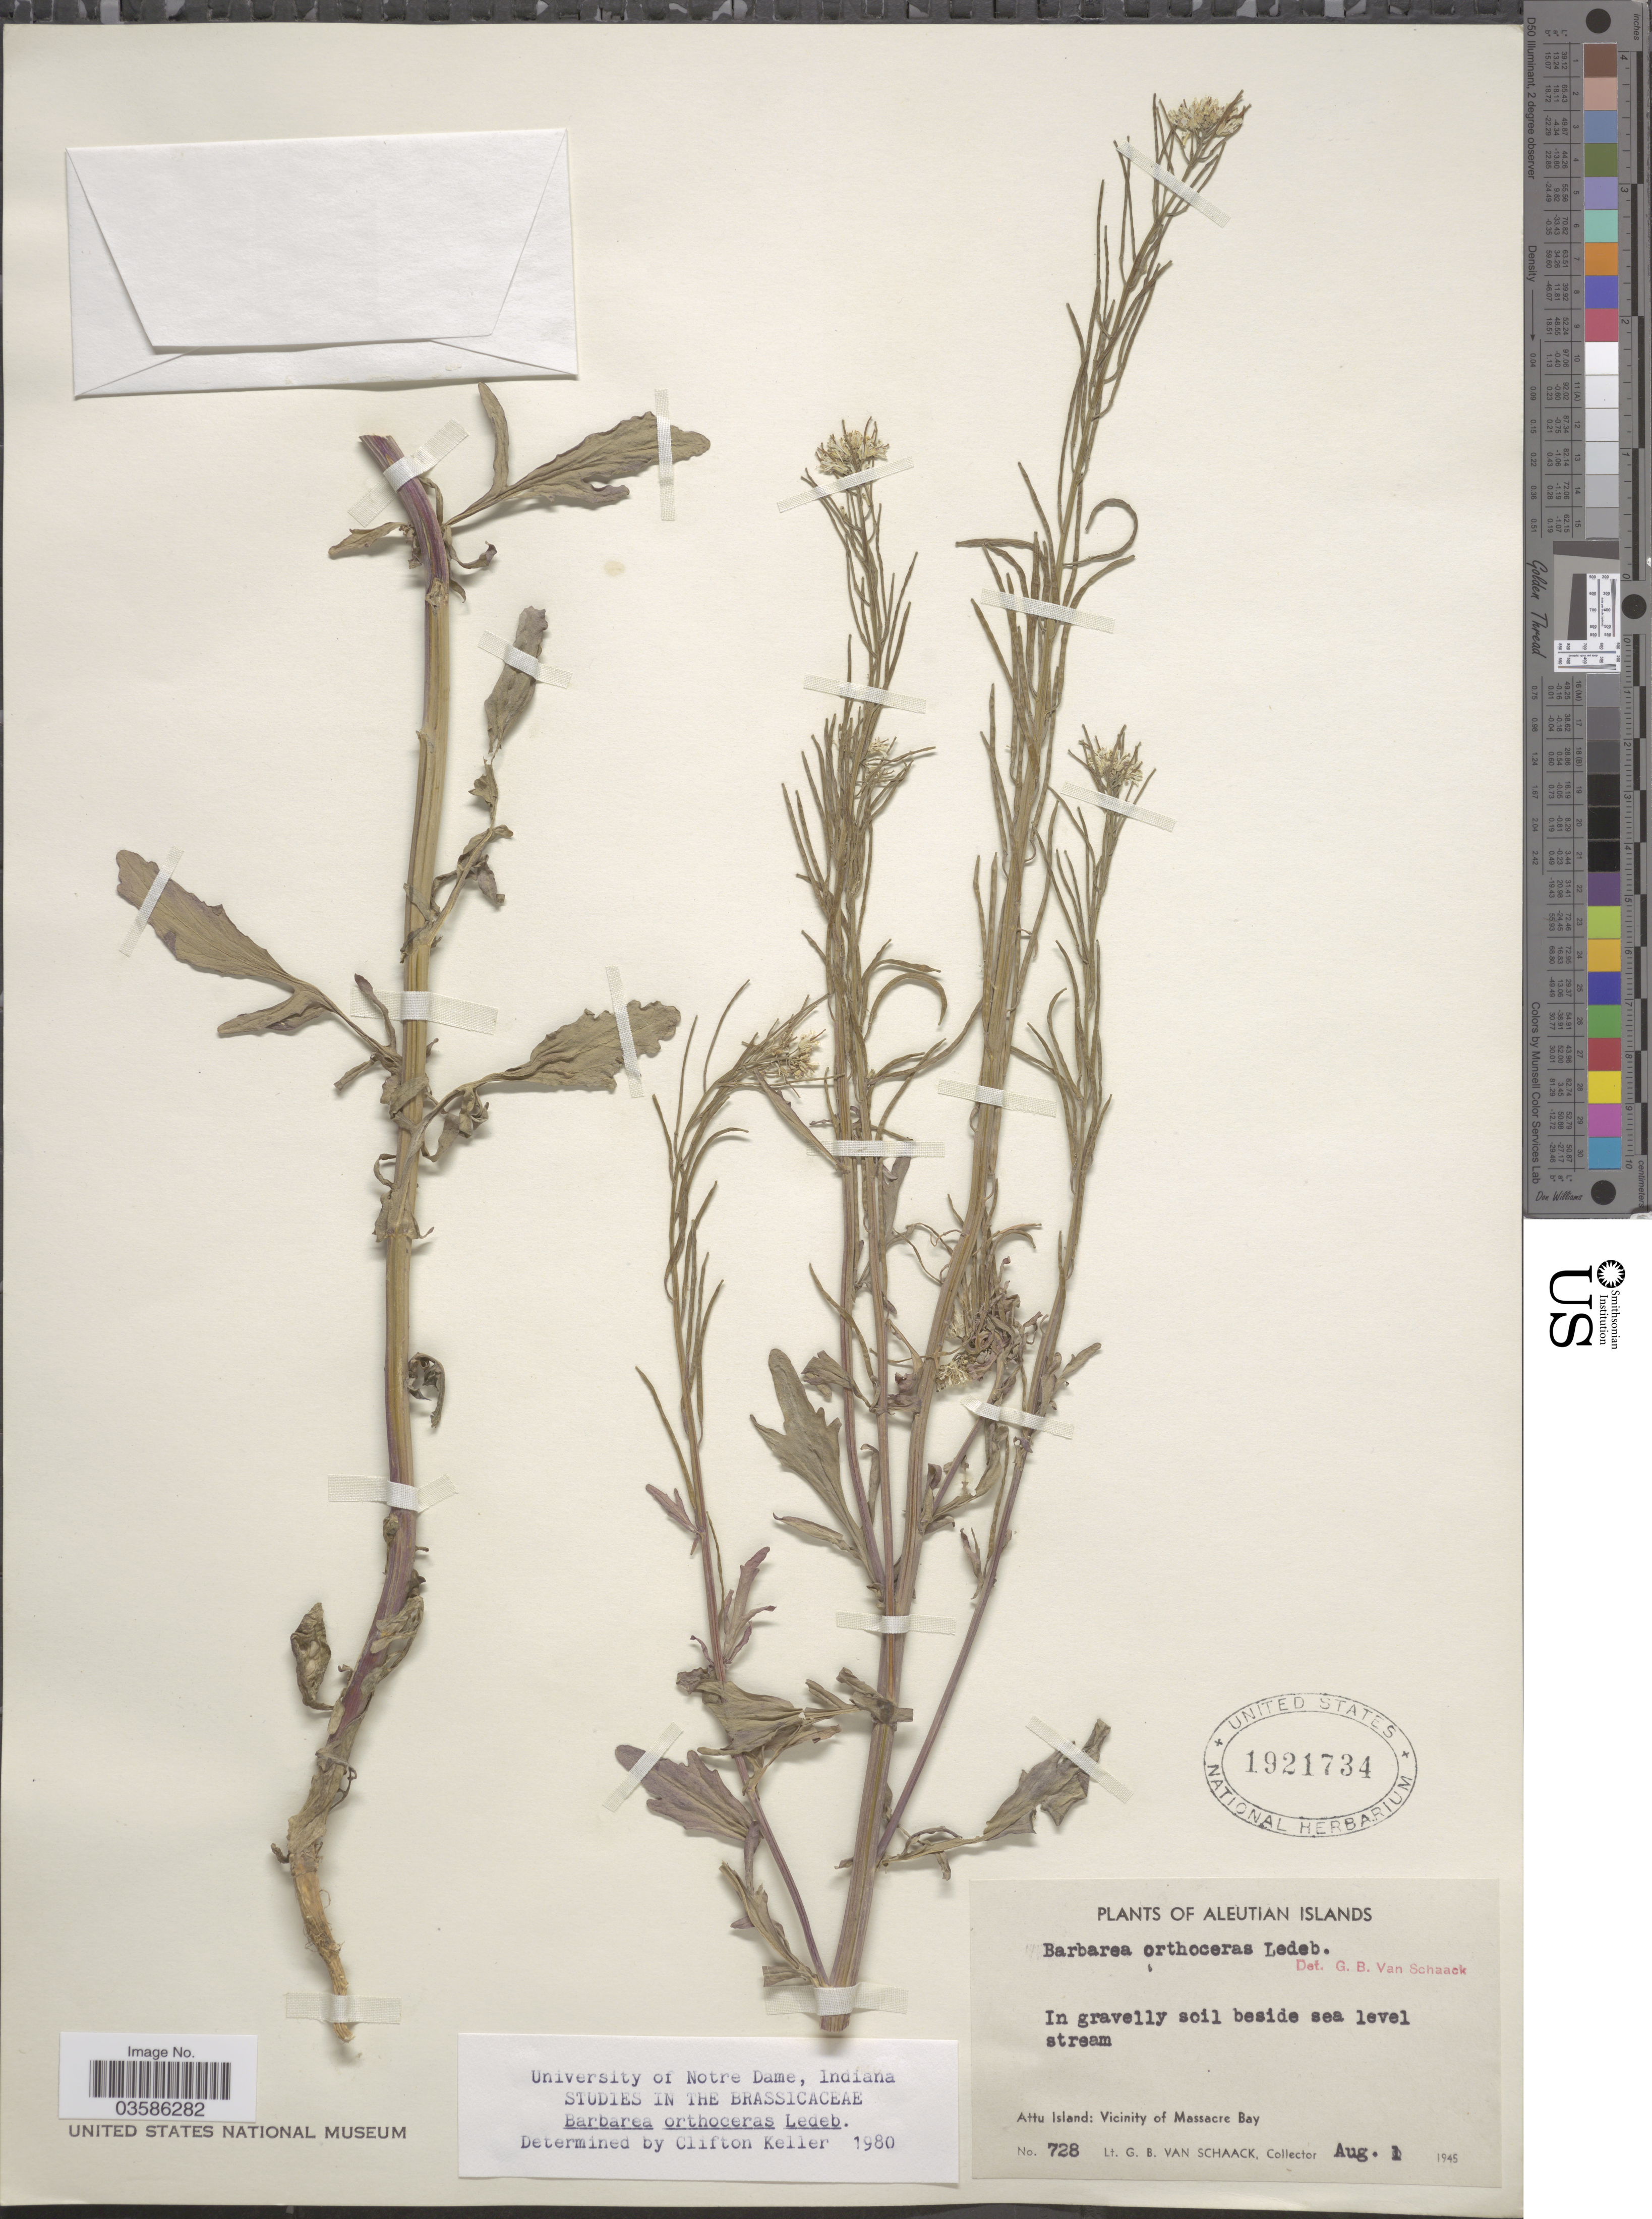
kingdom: Plantae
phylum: Tracheophyta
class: Magnoliopsida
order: Brassicales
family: Brassicaceae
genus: Barbarea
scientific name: Barbarea orthoceras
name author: Ledeb.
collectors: G. Van Schaack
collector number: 728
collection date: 1945-08-01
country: United States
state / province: Alaska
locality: Aleutian Islands. Attu Island: Vicinity of Massacre Bay.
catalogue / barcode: US 1921734